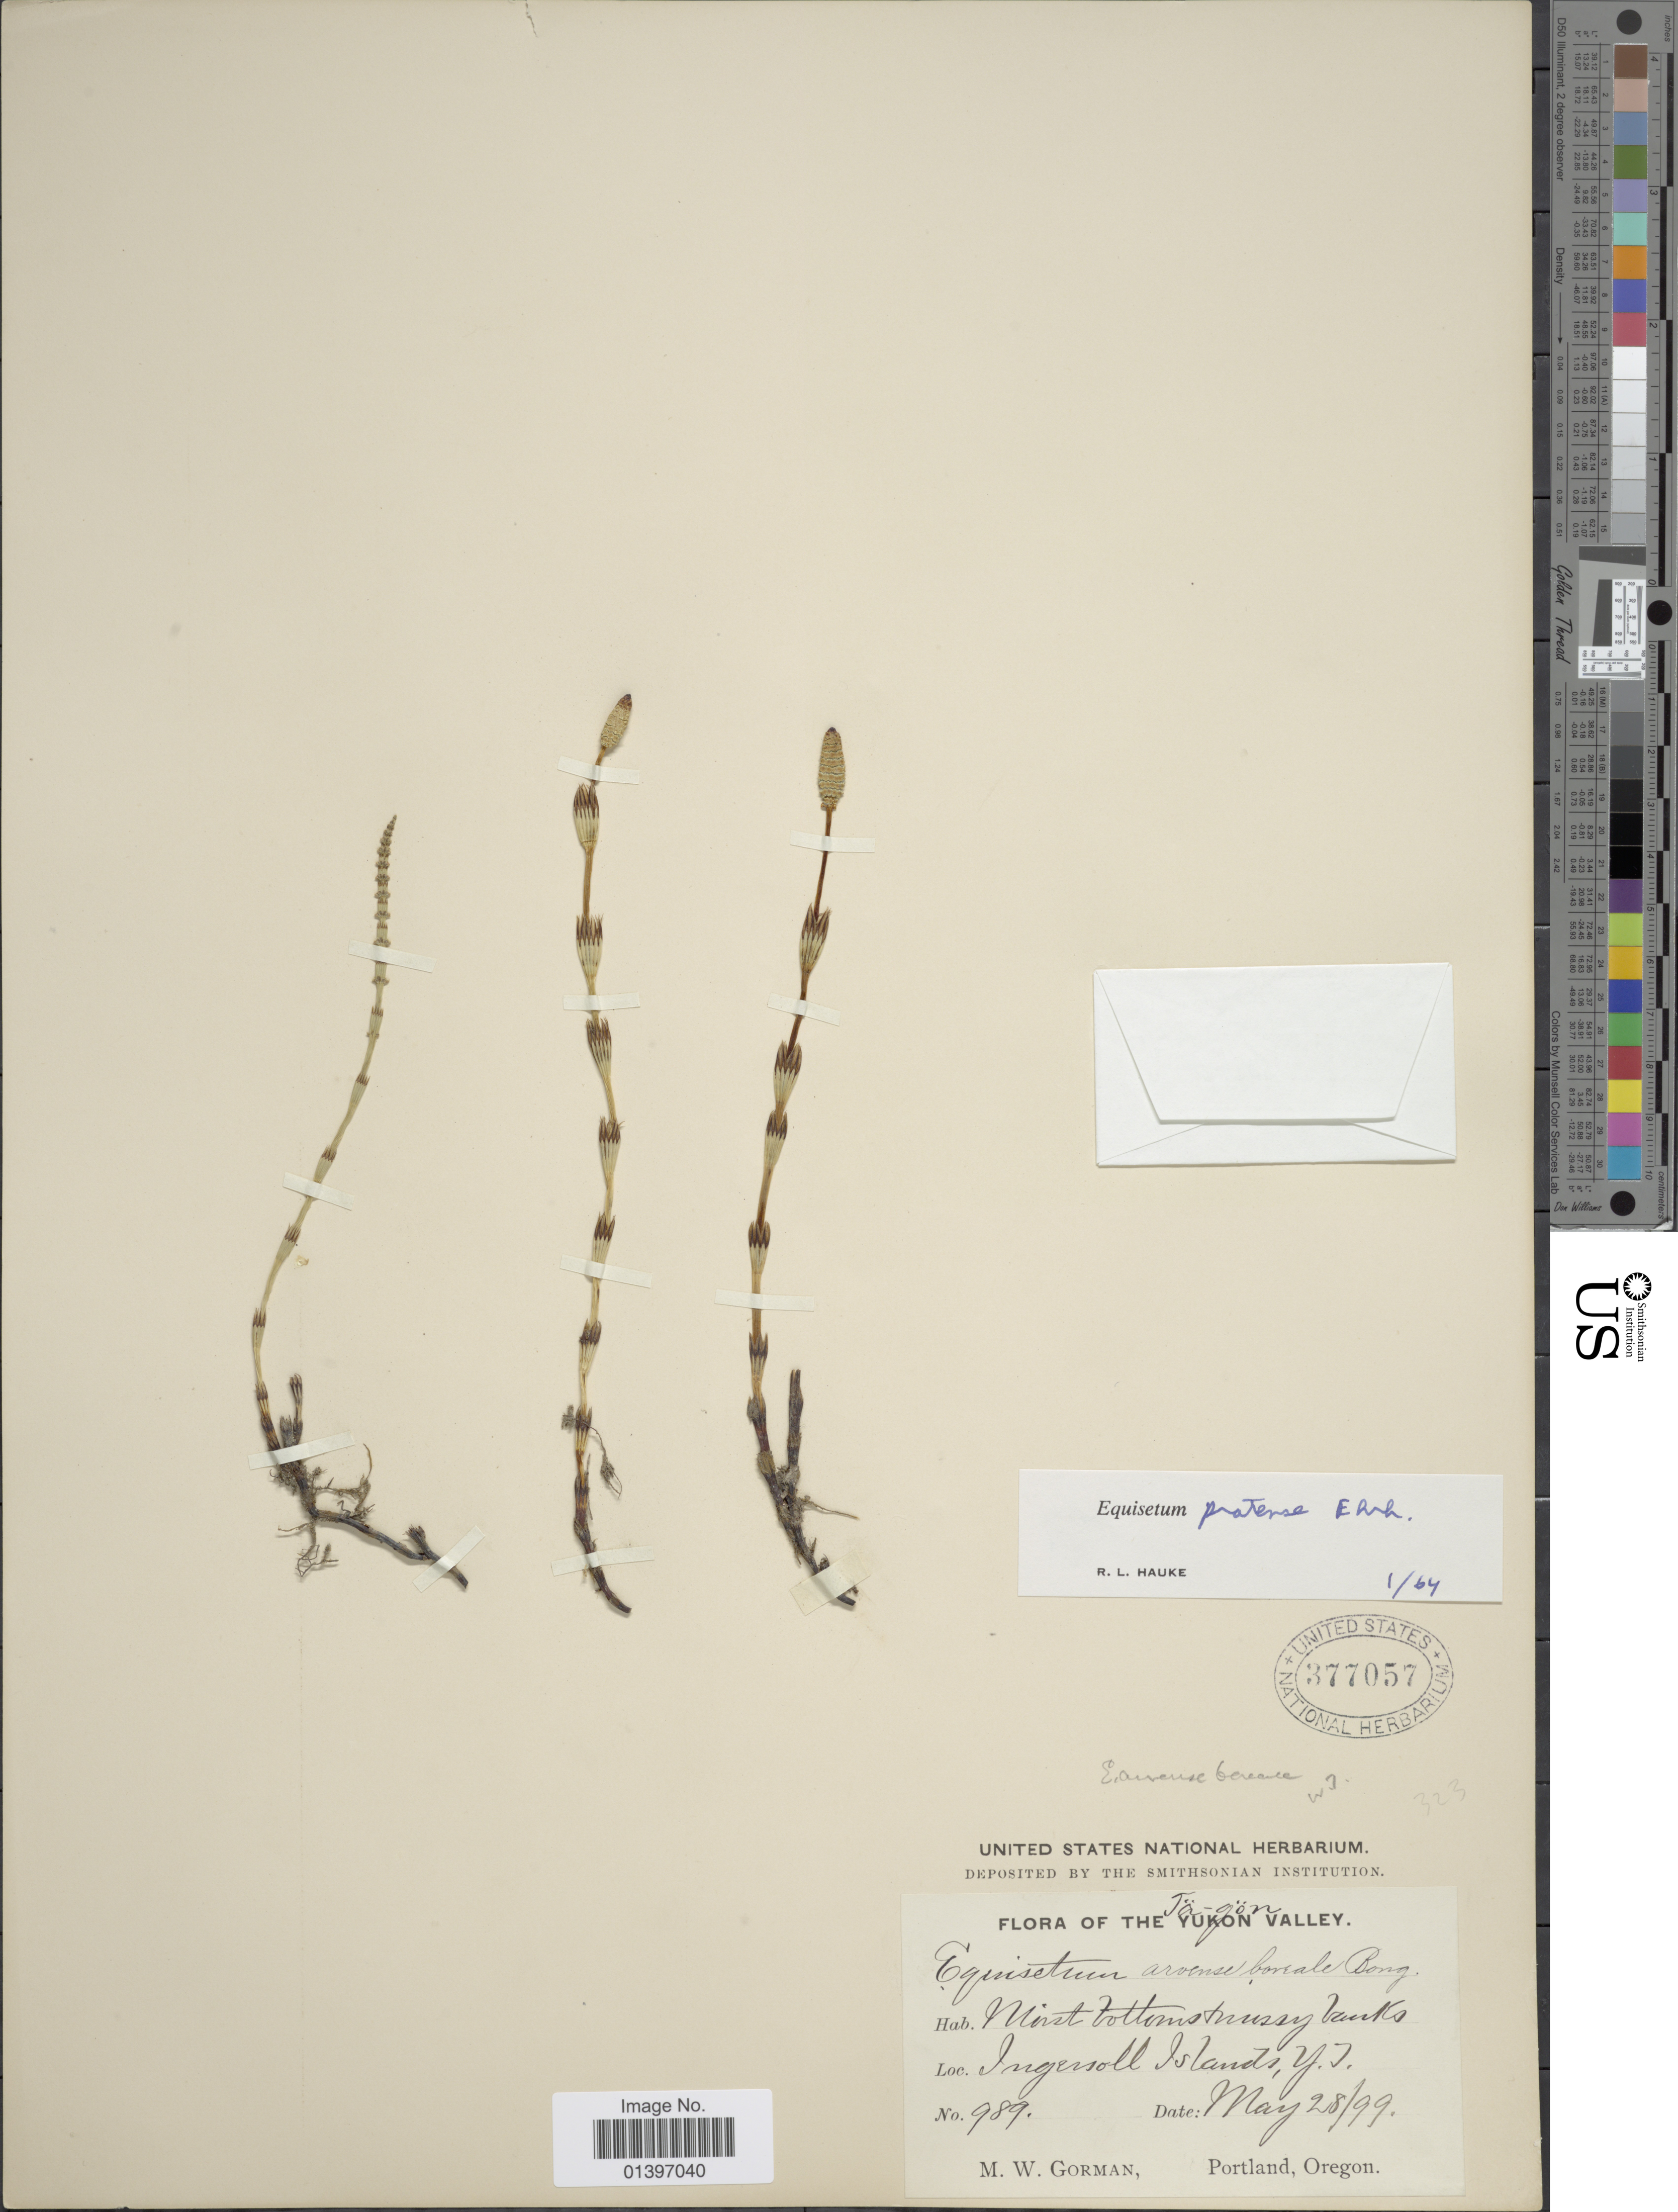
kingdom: Plantae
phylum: Tracheophyta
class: Polypodiopsida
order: Equisetales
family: Equisetaceae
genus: Equisetum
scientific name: Equisetum pratense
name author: Ehrh.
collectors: M. W. Gorman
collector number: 989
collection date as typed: Transcribed d/m/y: 28/5/99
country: Canada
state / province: Yukon Territory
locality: Tä-gön, Yukon valley, Ingersoll Island.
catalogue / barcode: US 377057